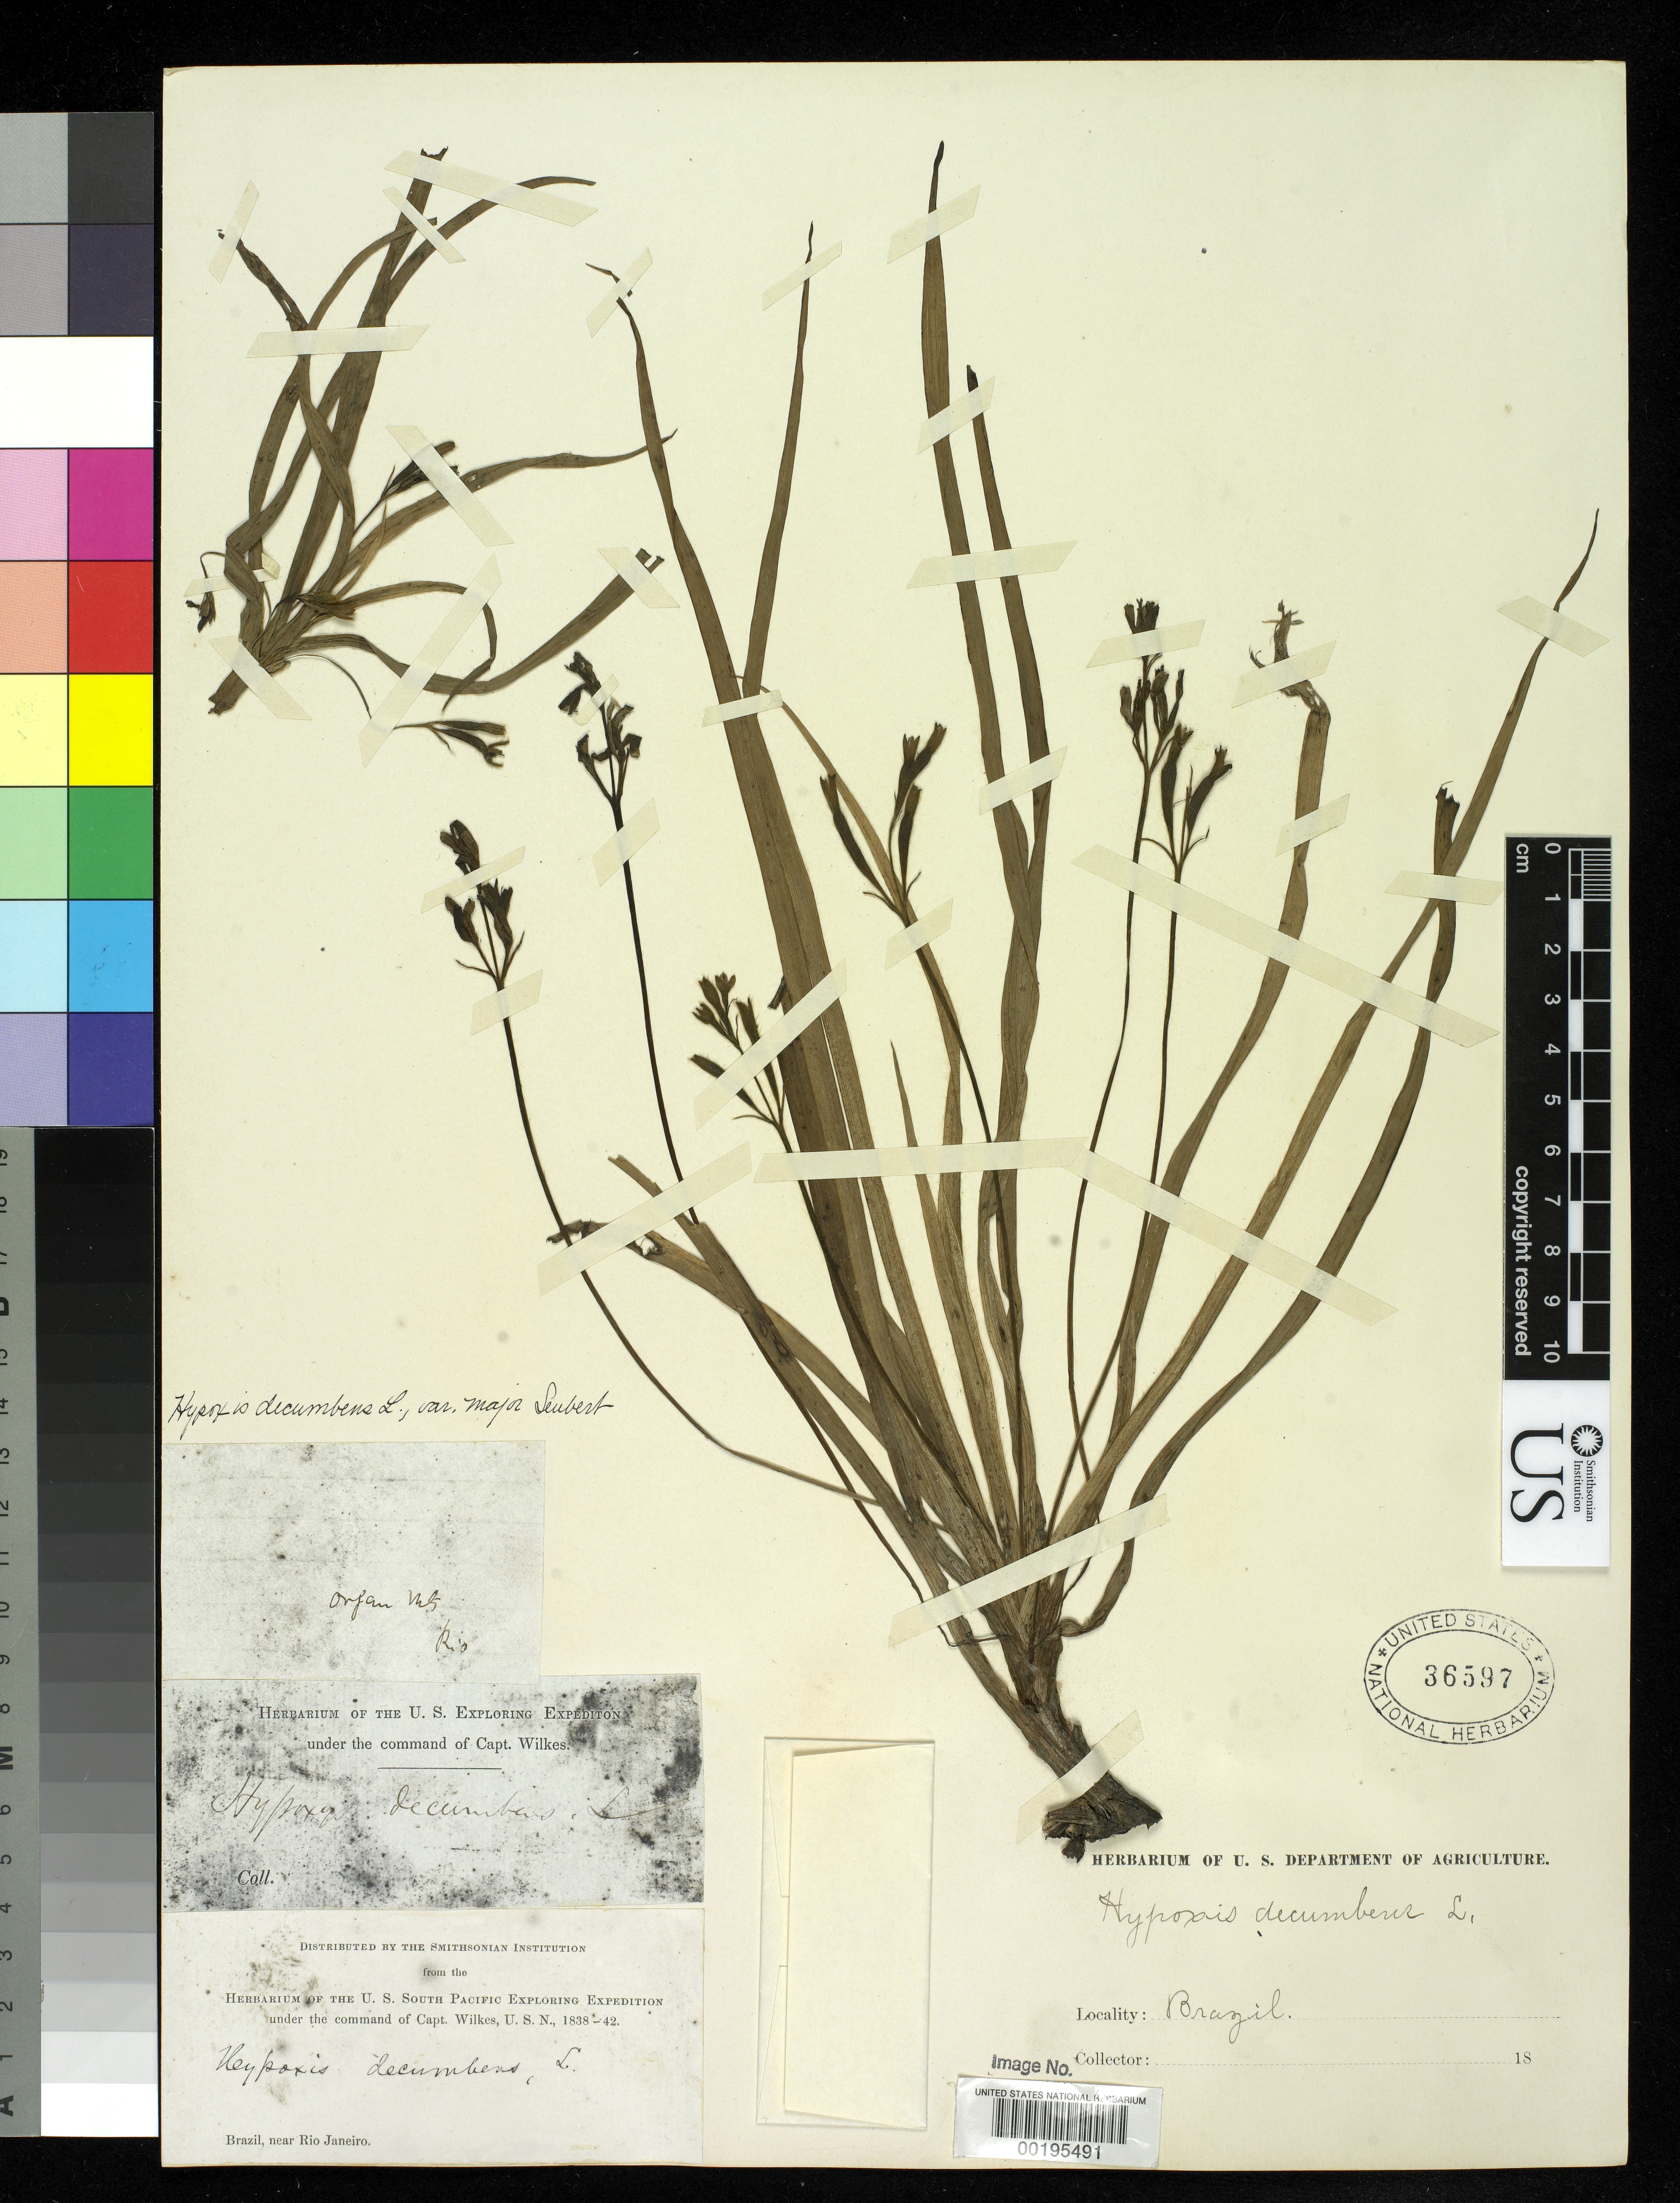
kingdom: Plantae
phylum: Tracheophyta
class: Liliopsida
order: Asparagales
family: Hypoxidaceae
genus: Hypoxis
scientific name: Hypoxis decumbens var. major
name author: Seub.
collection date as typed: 1838 to -- --- 1842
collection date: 1838/1842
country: Brazil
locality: Near rio janeiro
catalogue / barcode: US 36597